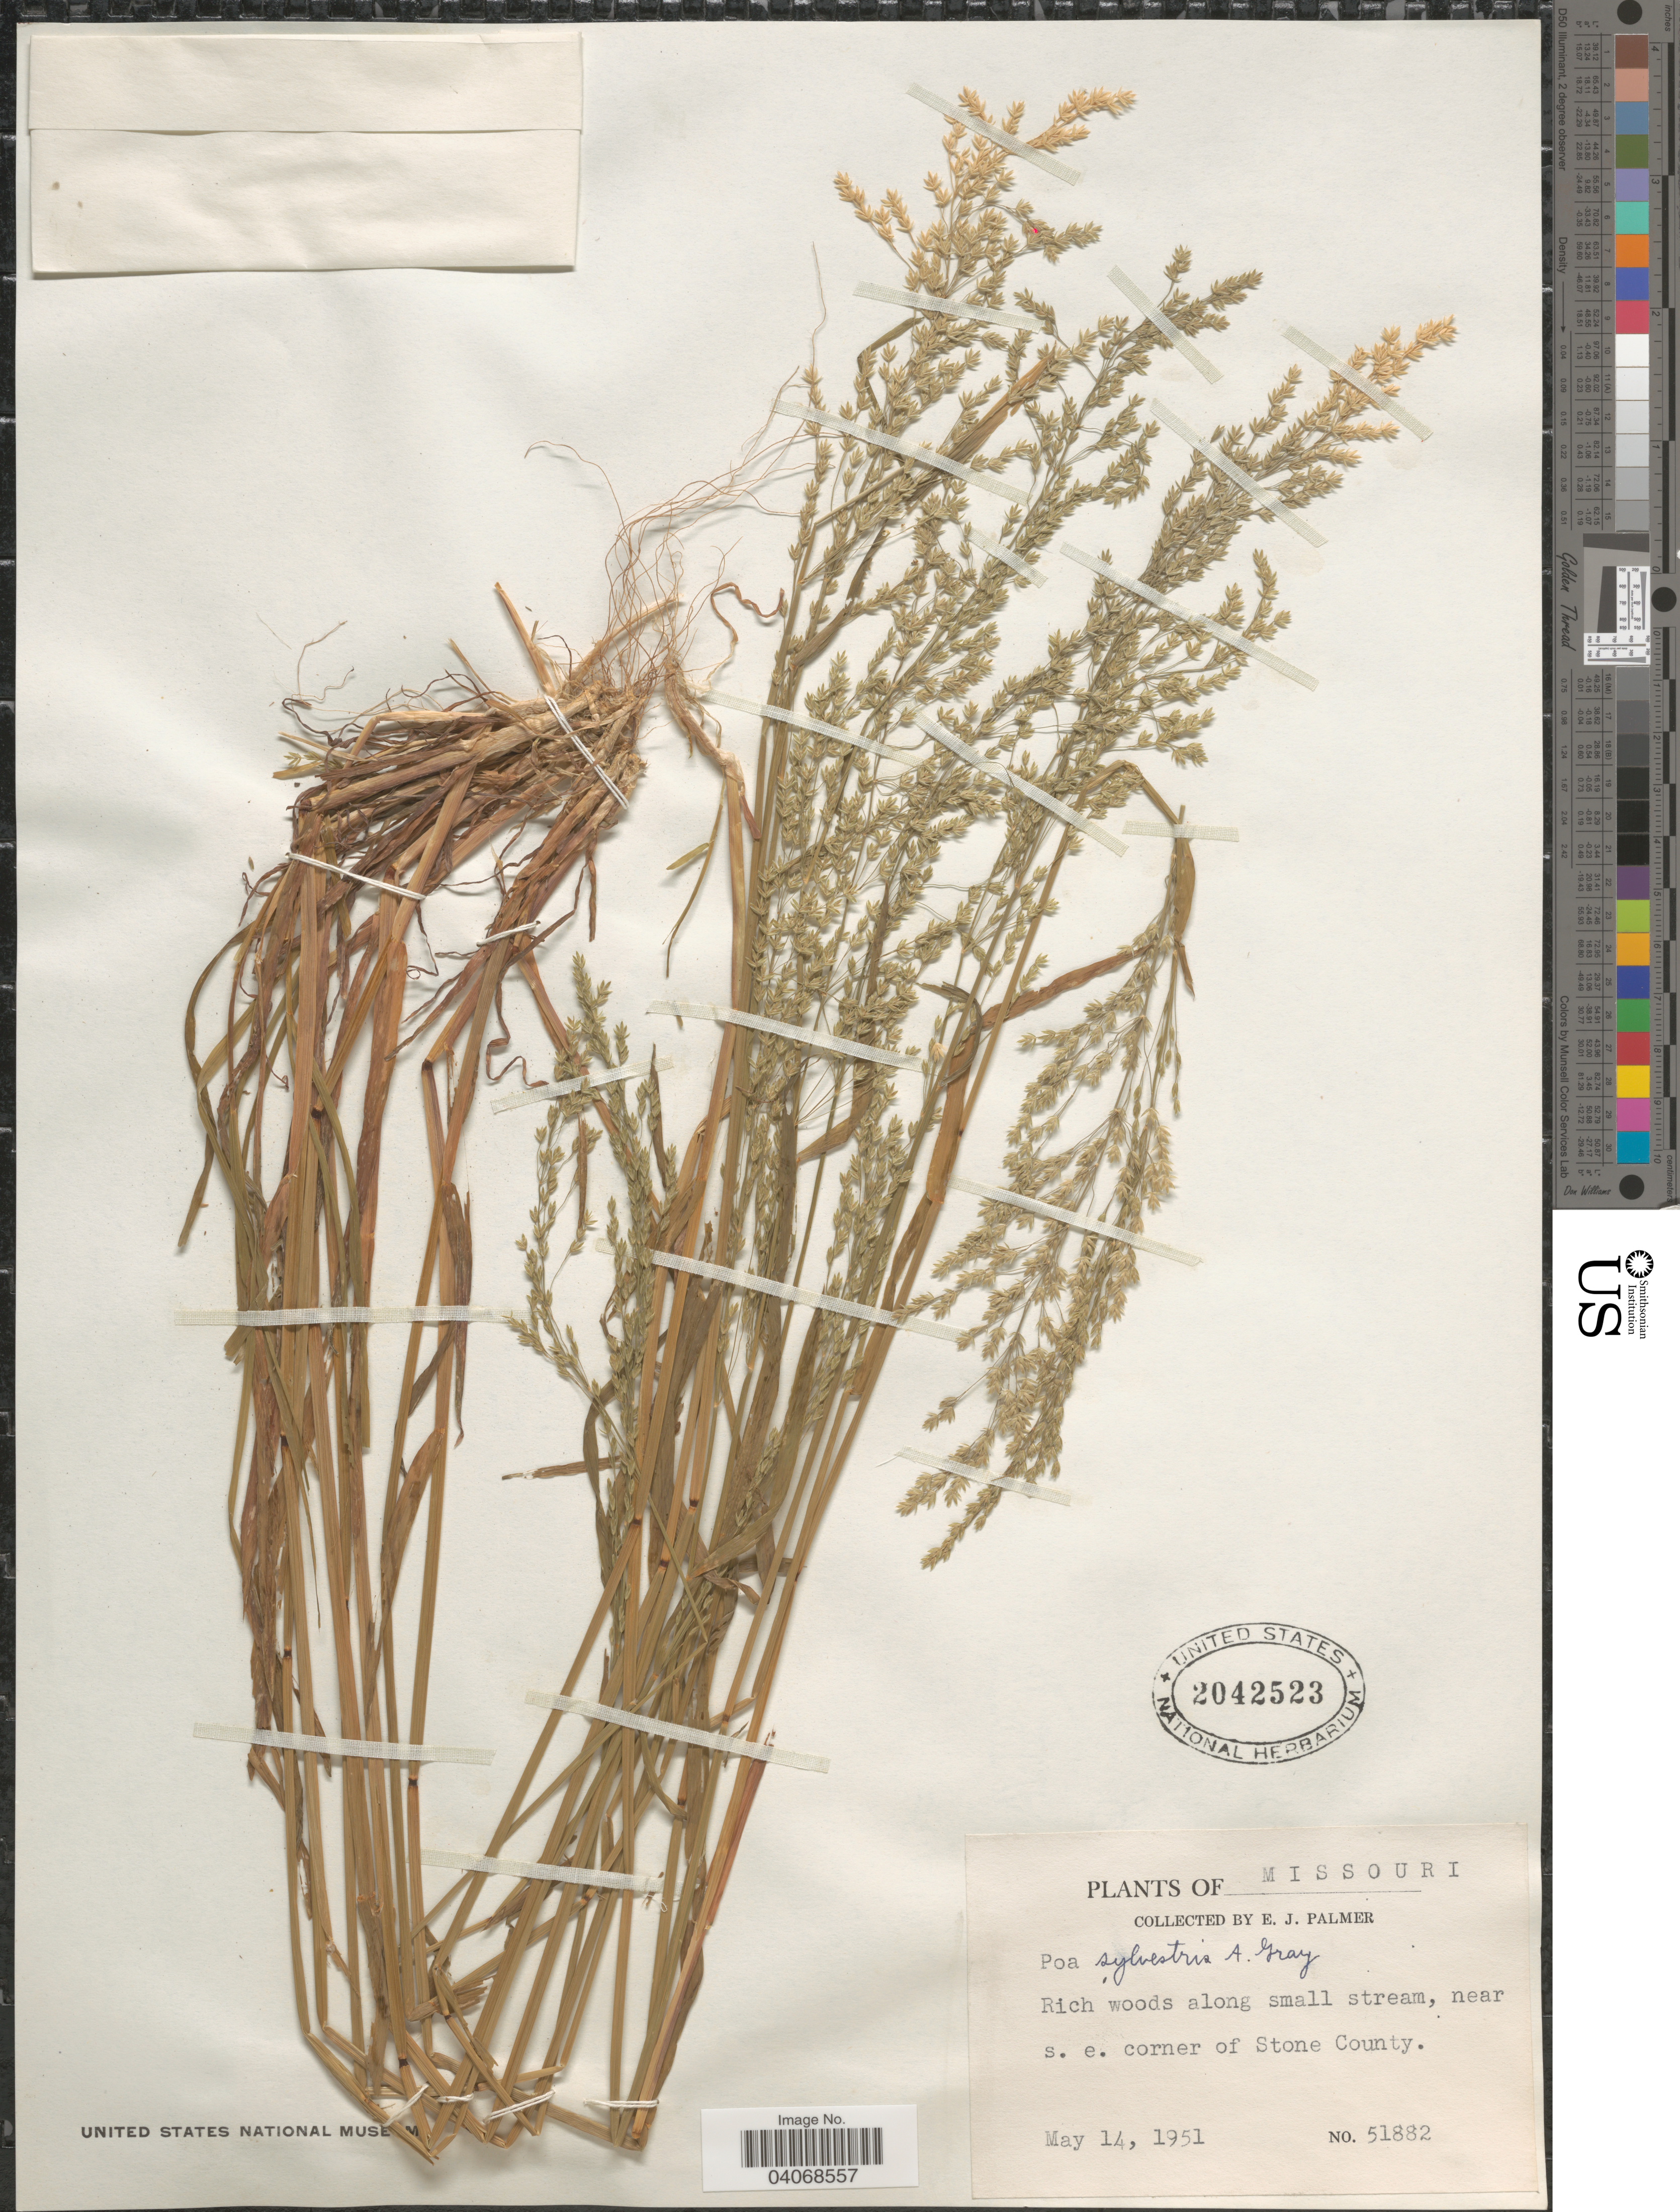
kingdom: Plantae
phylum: Tracheophyta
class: Liliopsida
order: Poales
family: Poaceae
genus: Poa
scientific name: Poa sylvestris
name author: A. Gray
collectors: E. J. Palmer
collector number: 51882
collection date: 1951-05-14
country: United States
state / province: Missouri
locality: Rich woods along small stream, near s. e. corner of Stone County.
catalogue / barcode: US 2042523